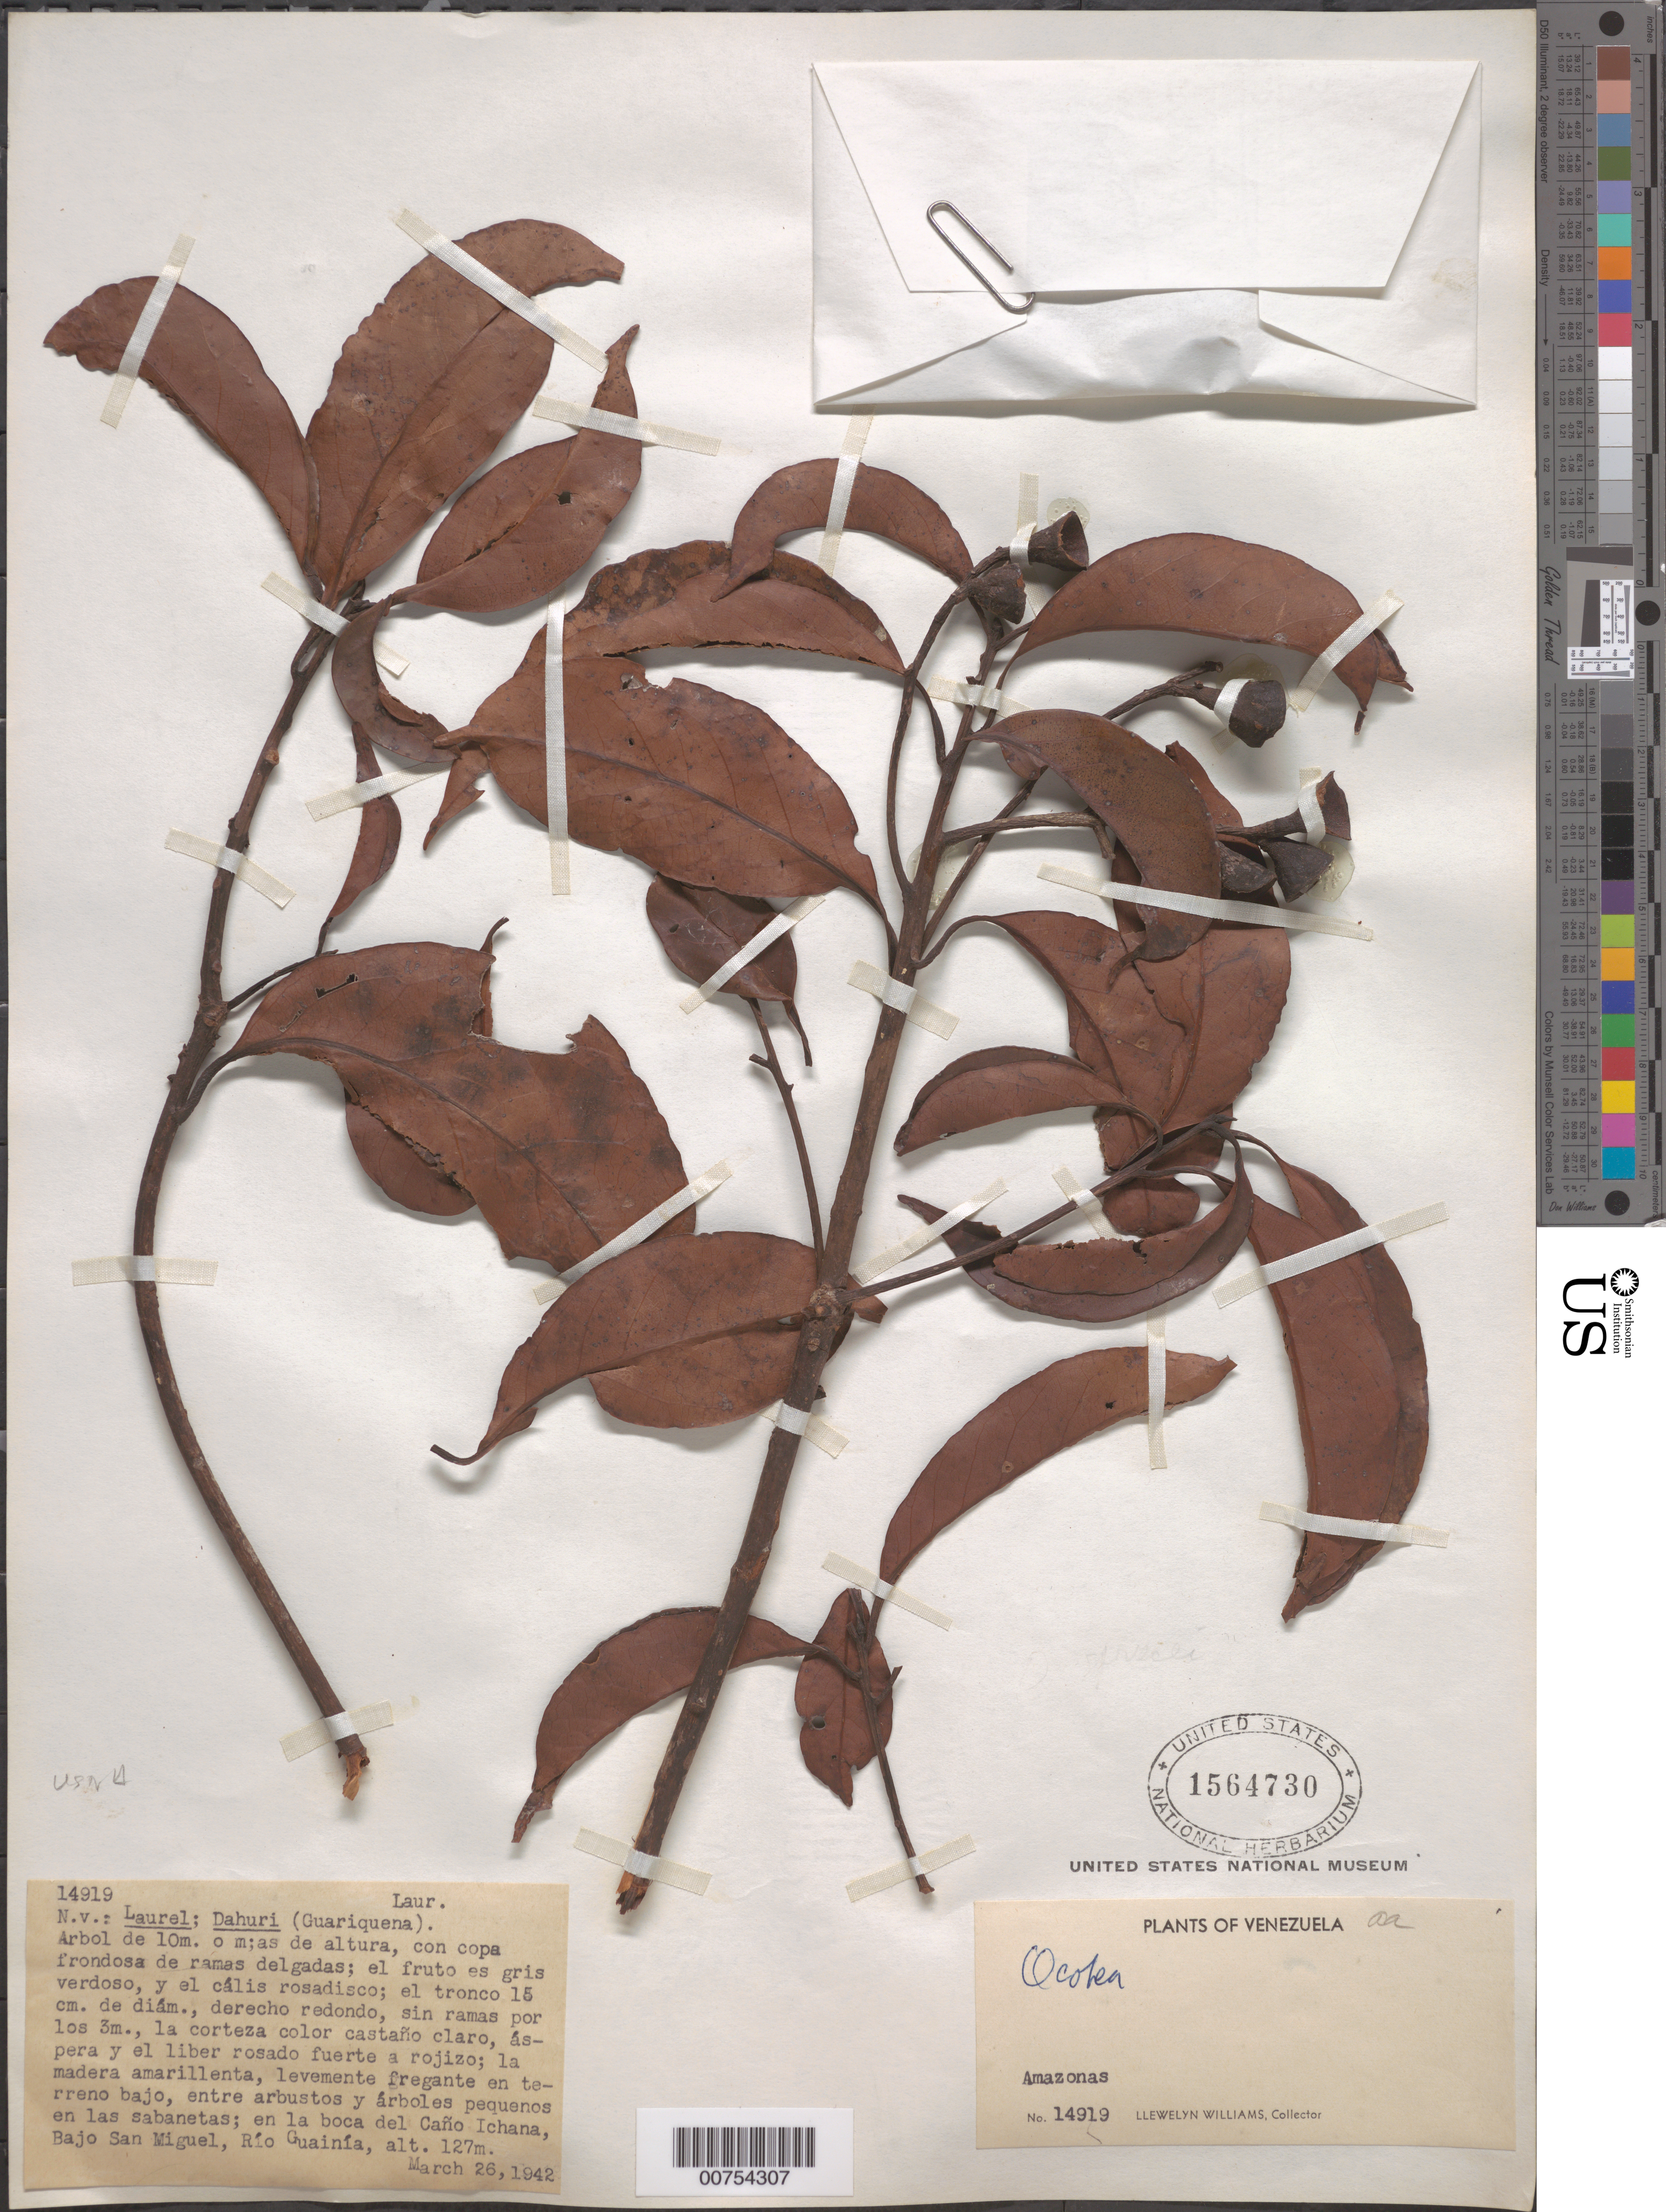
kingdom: Plantae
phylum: Tracheophyta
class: Magnoliopsida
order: Laurales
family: Lauraceae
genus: Ocotea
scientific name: Ocotea sp.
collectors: Ll. Williams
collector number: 14919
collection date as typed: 26-Mar-42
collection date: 1942-03-26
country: Venezuela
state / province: Amazonas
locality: Caño Ichana, Bajo Caño San Miguel, Río Guainía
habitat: En la boca del cano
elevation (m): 120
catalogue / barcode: US 1564730